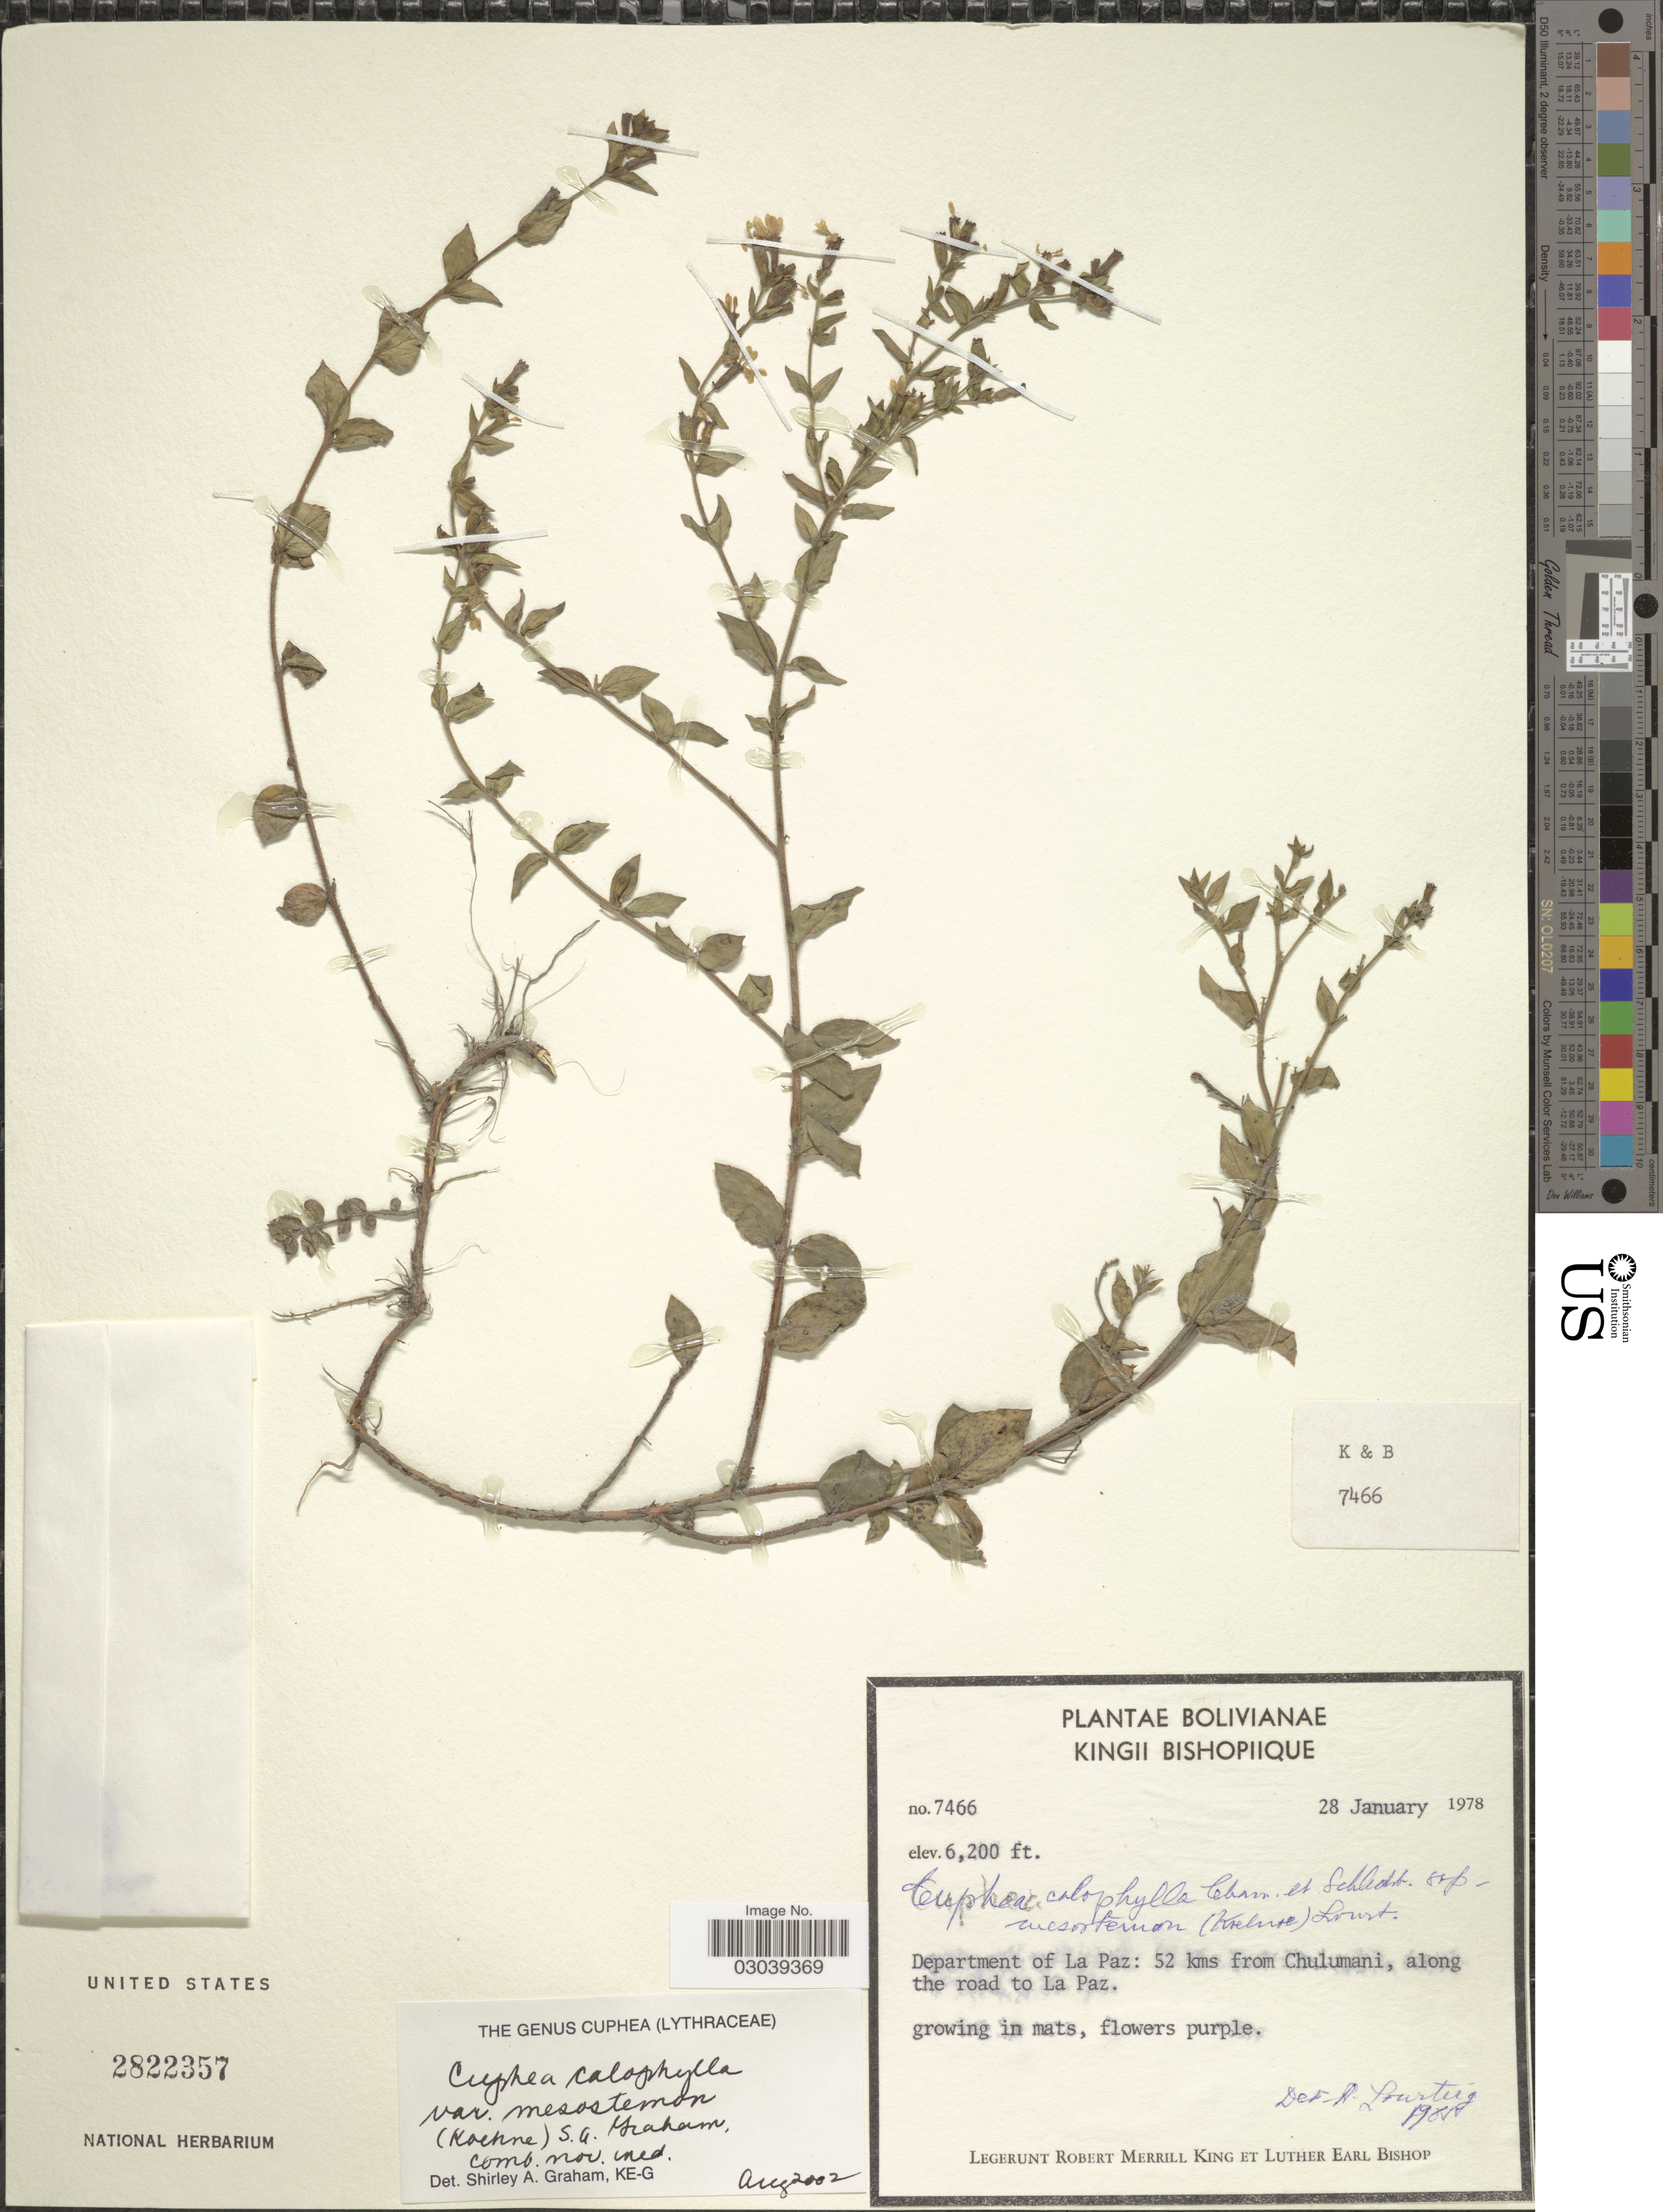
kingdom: Plantae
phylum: Tracheophyta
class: Magnoliopsida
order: Myrtales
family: Lythraceae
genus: Cuphea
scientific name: Cuphea calophylla subsp. mesostemon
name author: (Koehne) Lourteig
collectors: R. M. King & L. E. Bishop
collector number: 7466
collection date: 1978-01-28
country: Bolivia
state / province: La Paz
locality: Department of La Paz: 52 kms from Chulumani, along the road to La Paz.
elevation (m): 1890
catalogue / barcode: US 2822357